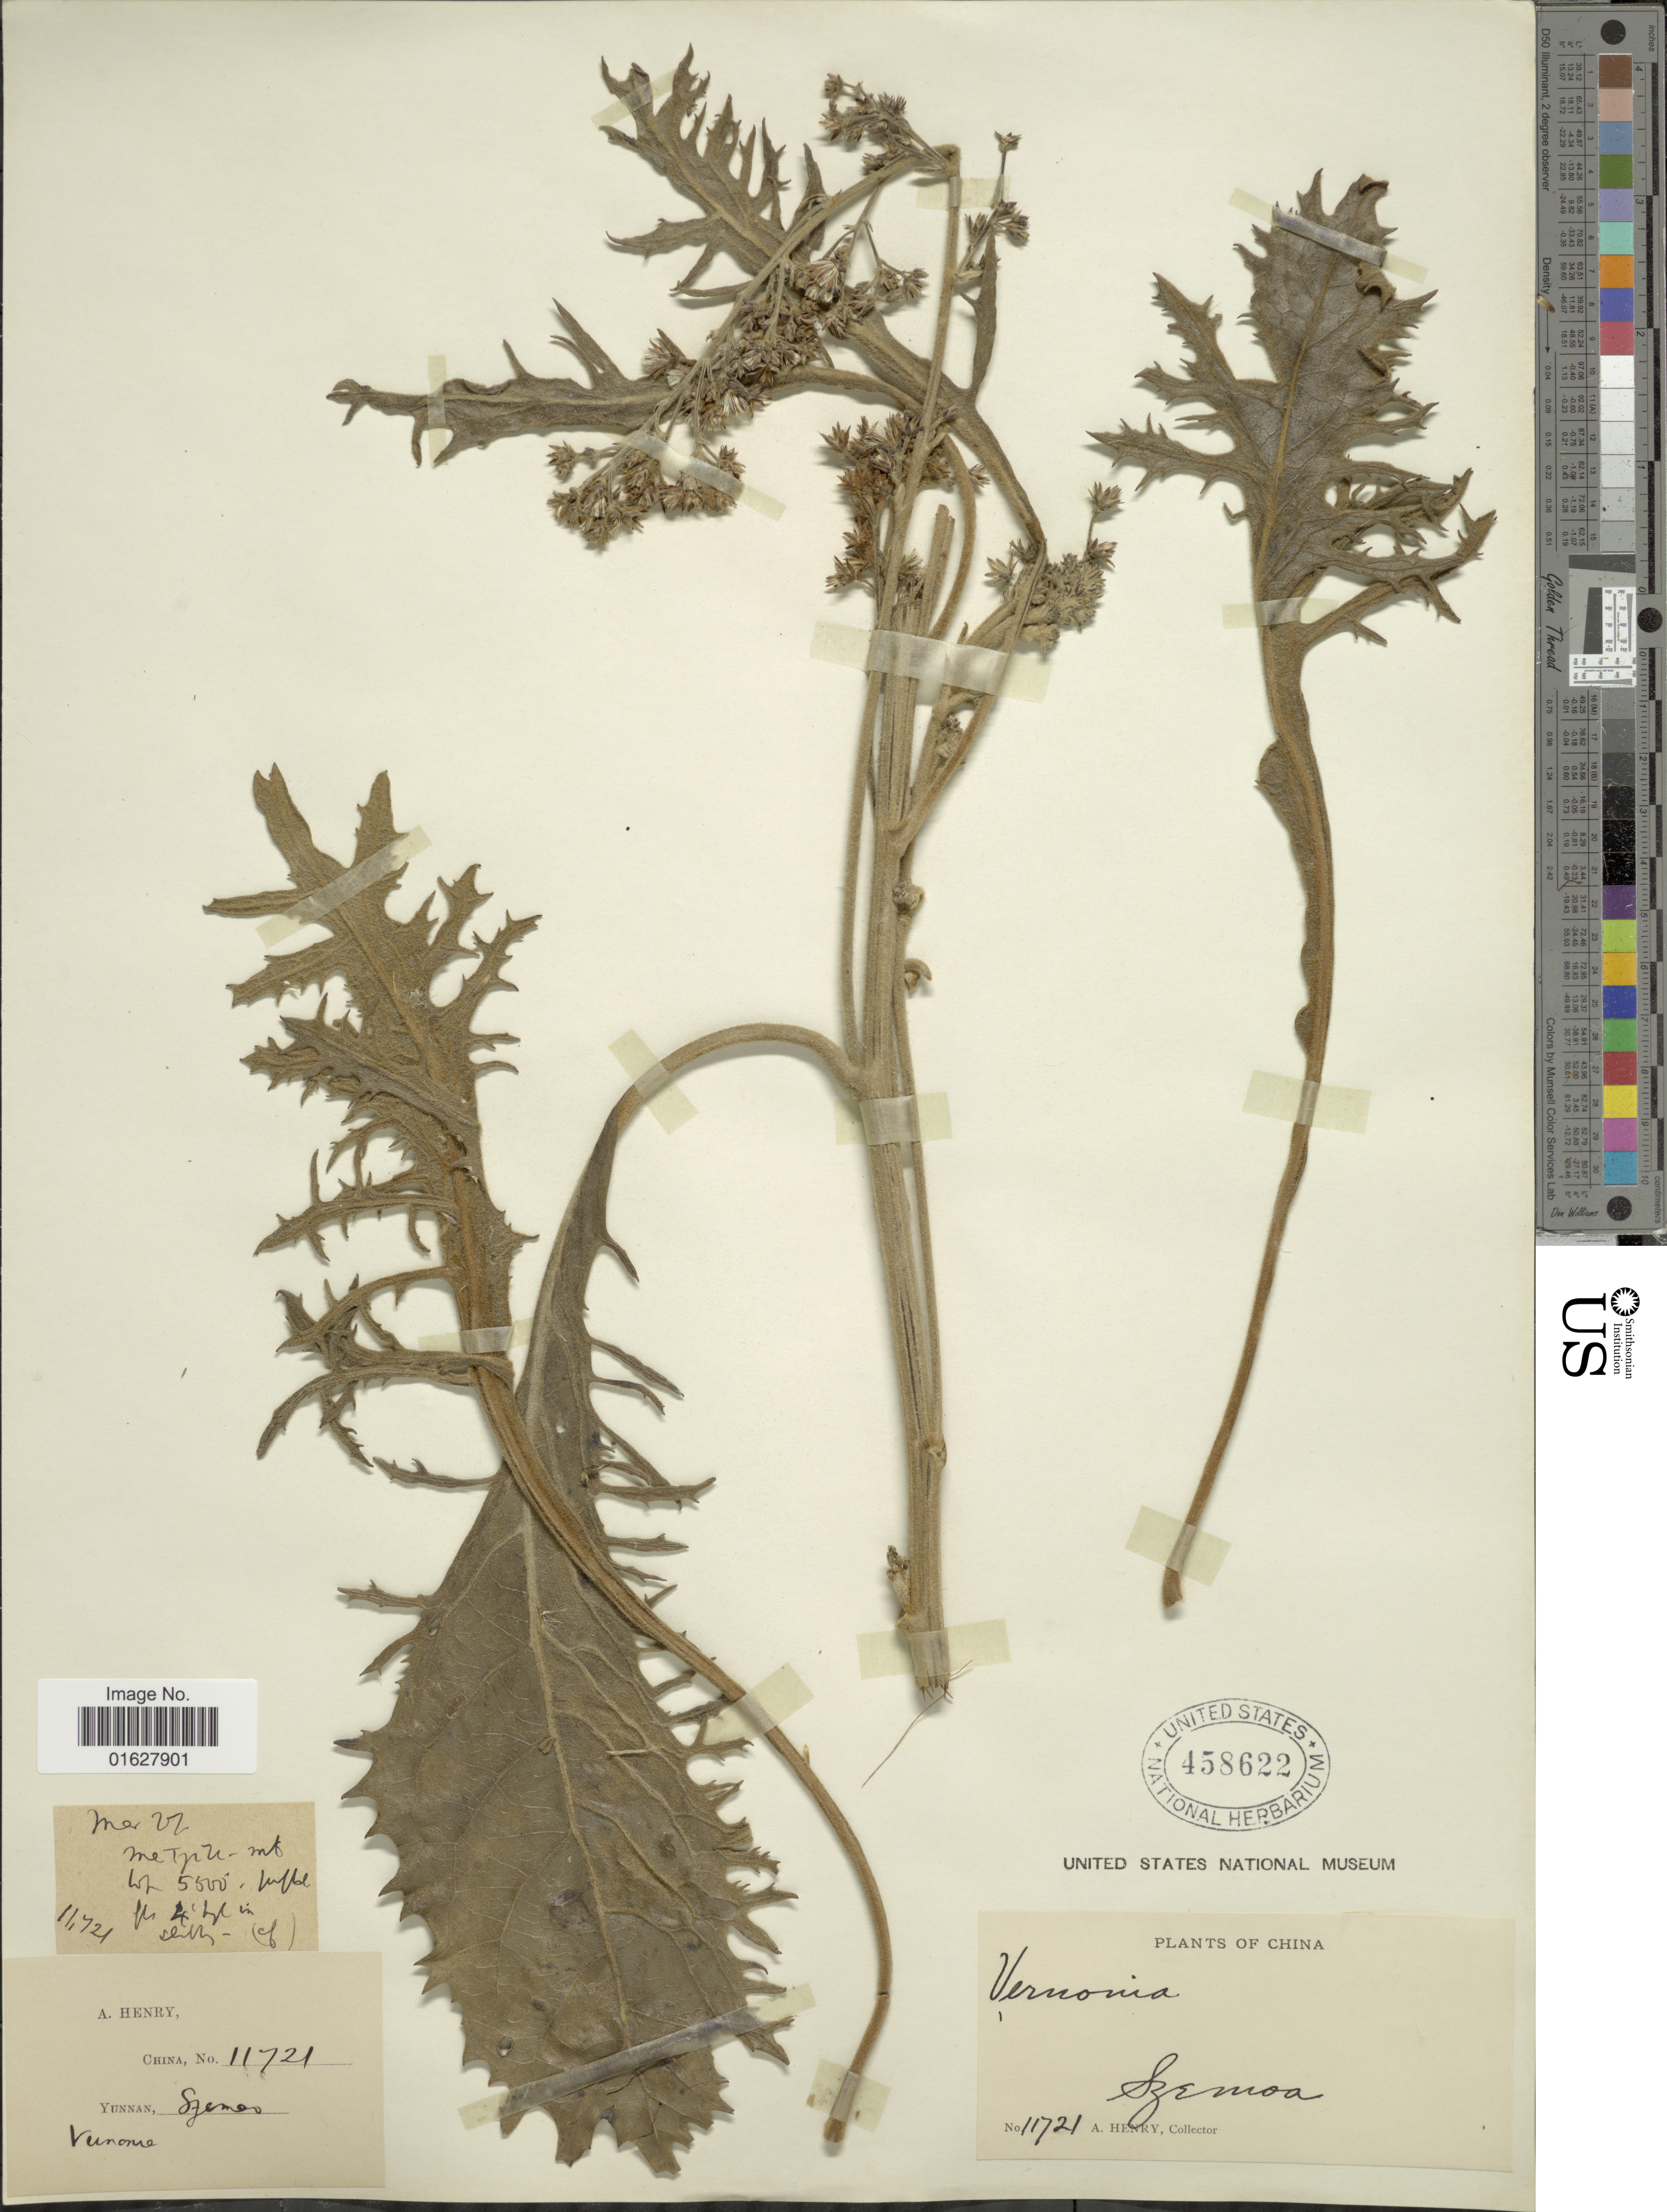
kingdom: Plantae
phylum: Tracheophyta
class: Magnoliopsida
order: Asterales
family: Asteraceae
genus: Vernonia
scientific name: Vernonia sp.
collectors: A. Henry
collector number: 11721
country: China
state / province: Yunnan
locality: China. Yunnan, Sjemoa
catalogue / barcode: US 458622